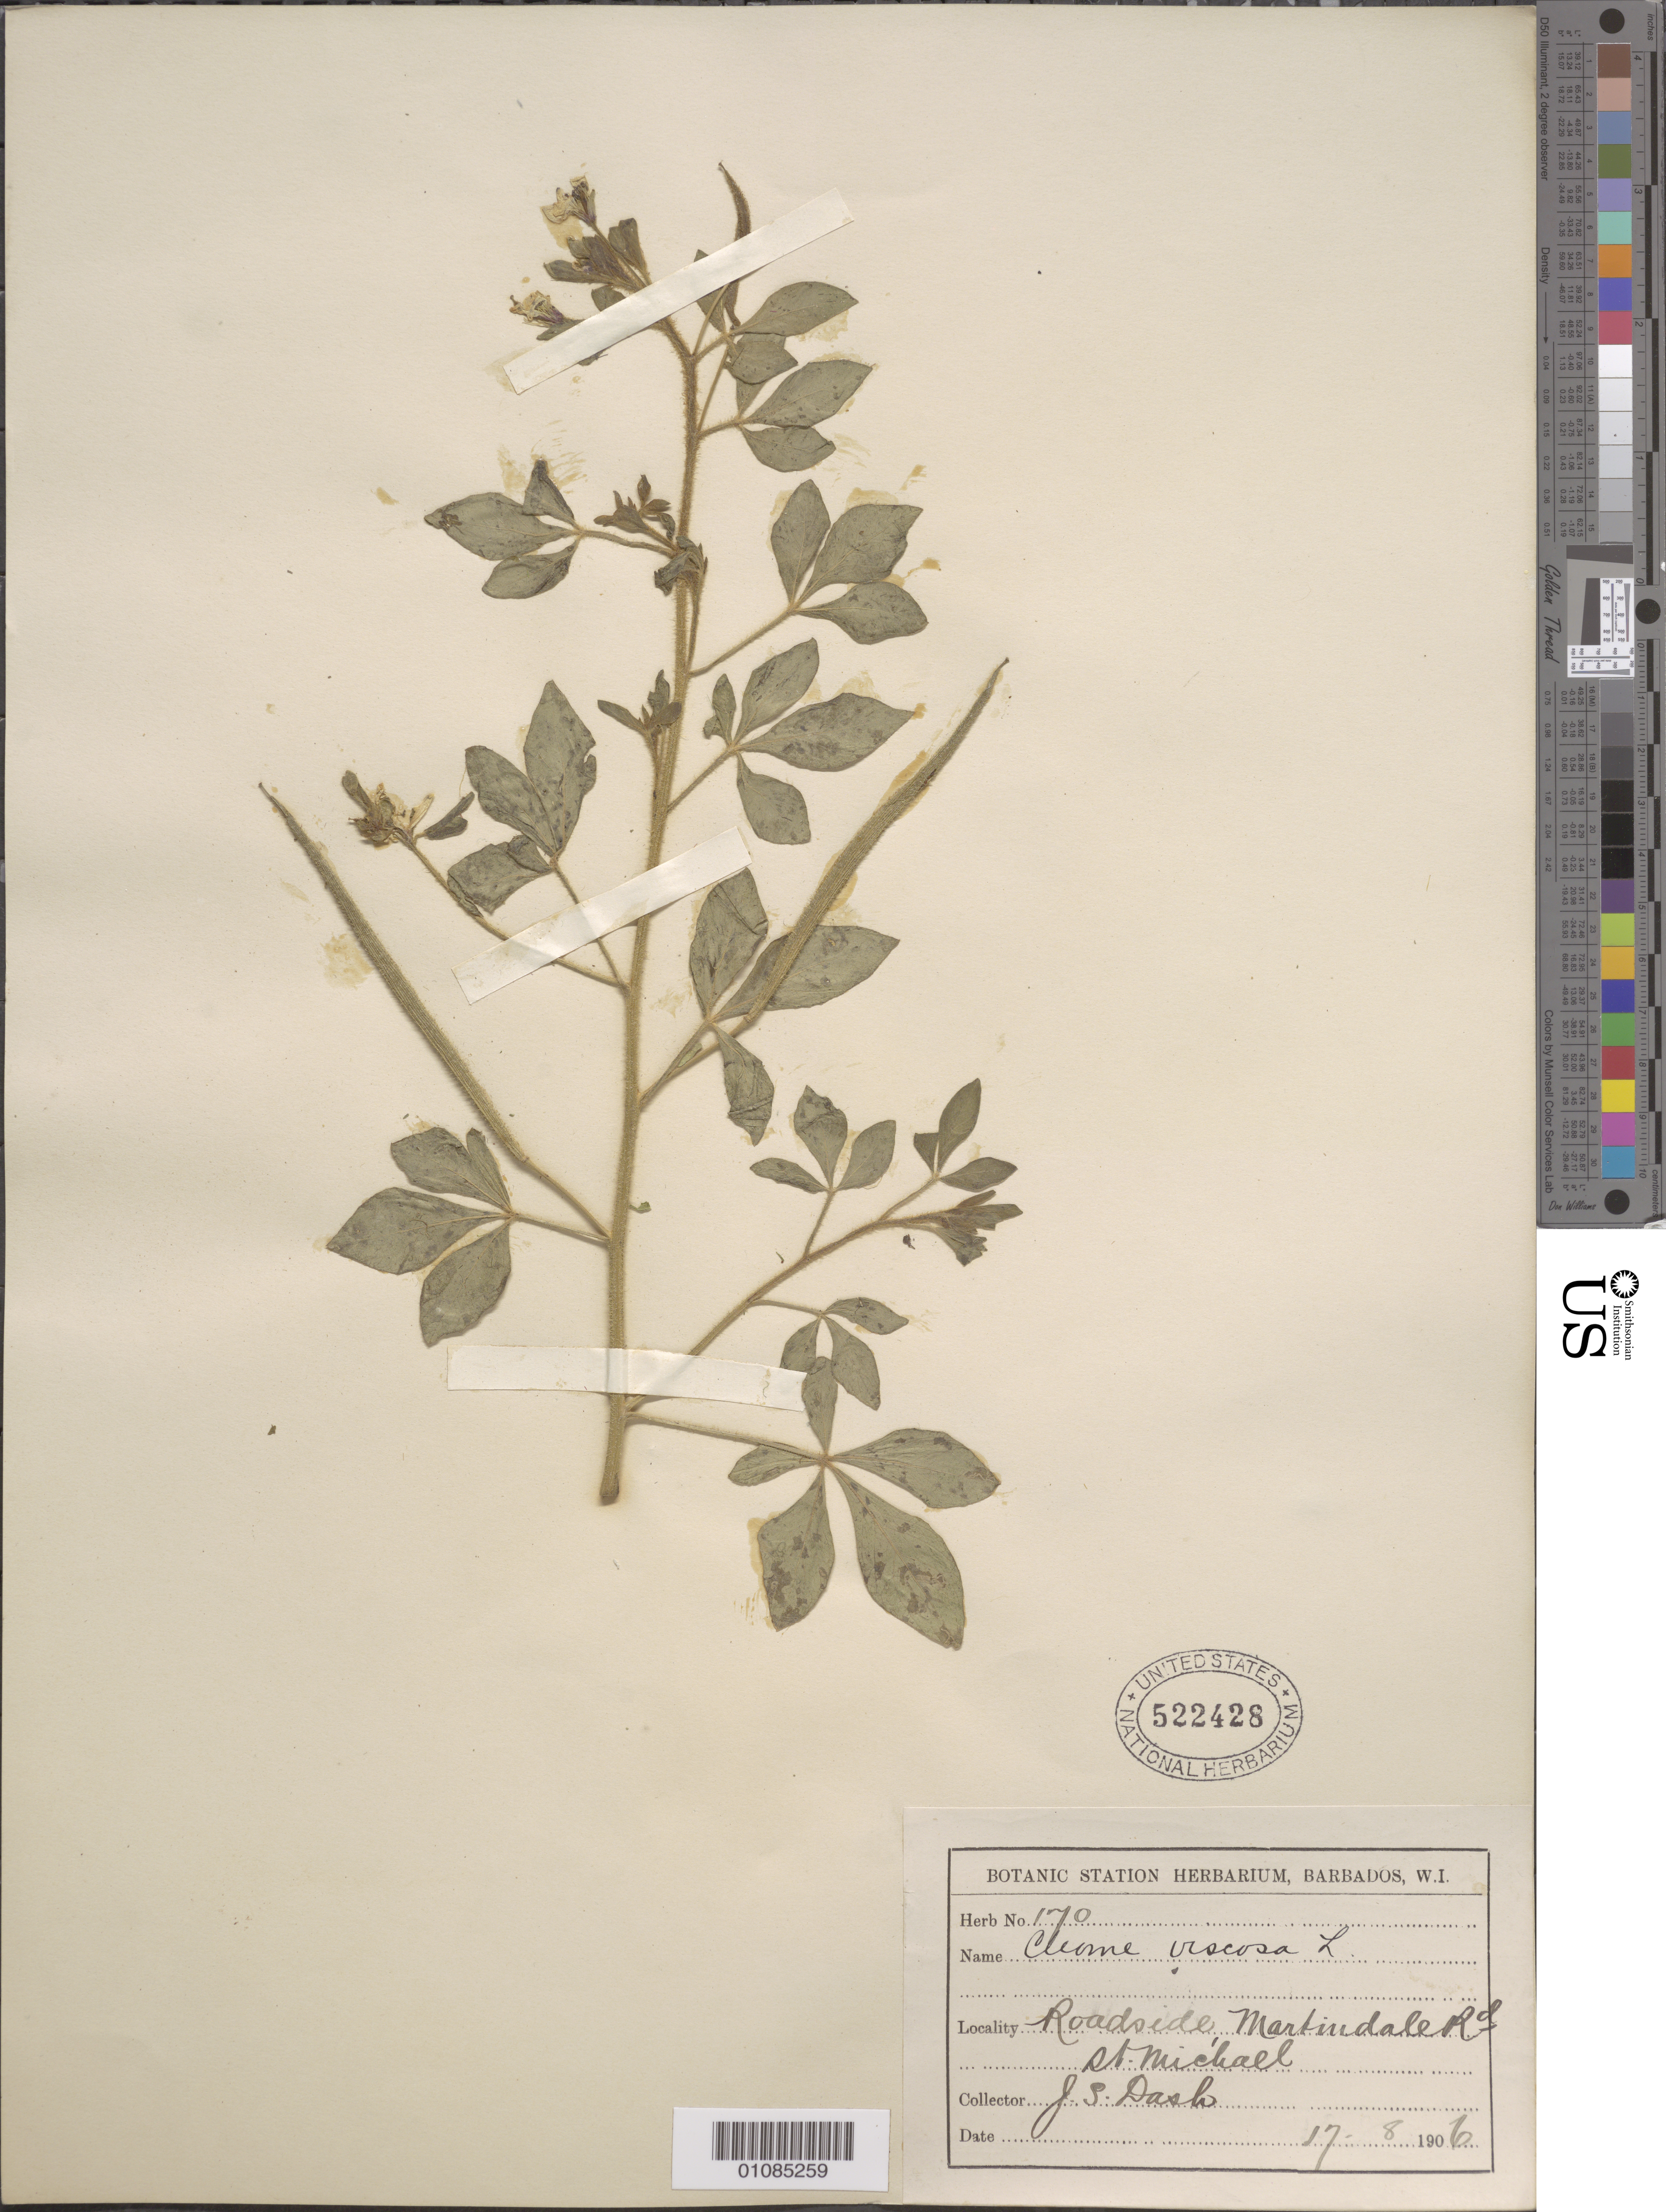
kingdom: Plantae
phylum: Tracheophyta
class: Magnoliopsida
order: Brassicales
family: Cleomaceae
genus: Arivela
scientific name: Arivela viscosa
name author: (L.) Raf.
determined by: Strong, M. T., (US), Smithsonian Institution - National Museum of Natural History (UNITED STATES)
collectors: J. Dash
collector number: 170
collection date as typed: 17 Aug 1906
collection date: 1906-08-17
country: Barbados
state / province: Saint Michael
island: Barbados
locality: Roadside, Martindale Rd. St. Michael.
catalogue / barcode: US 522428